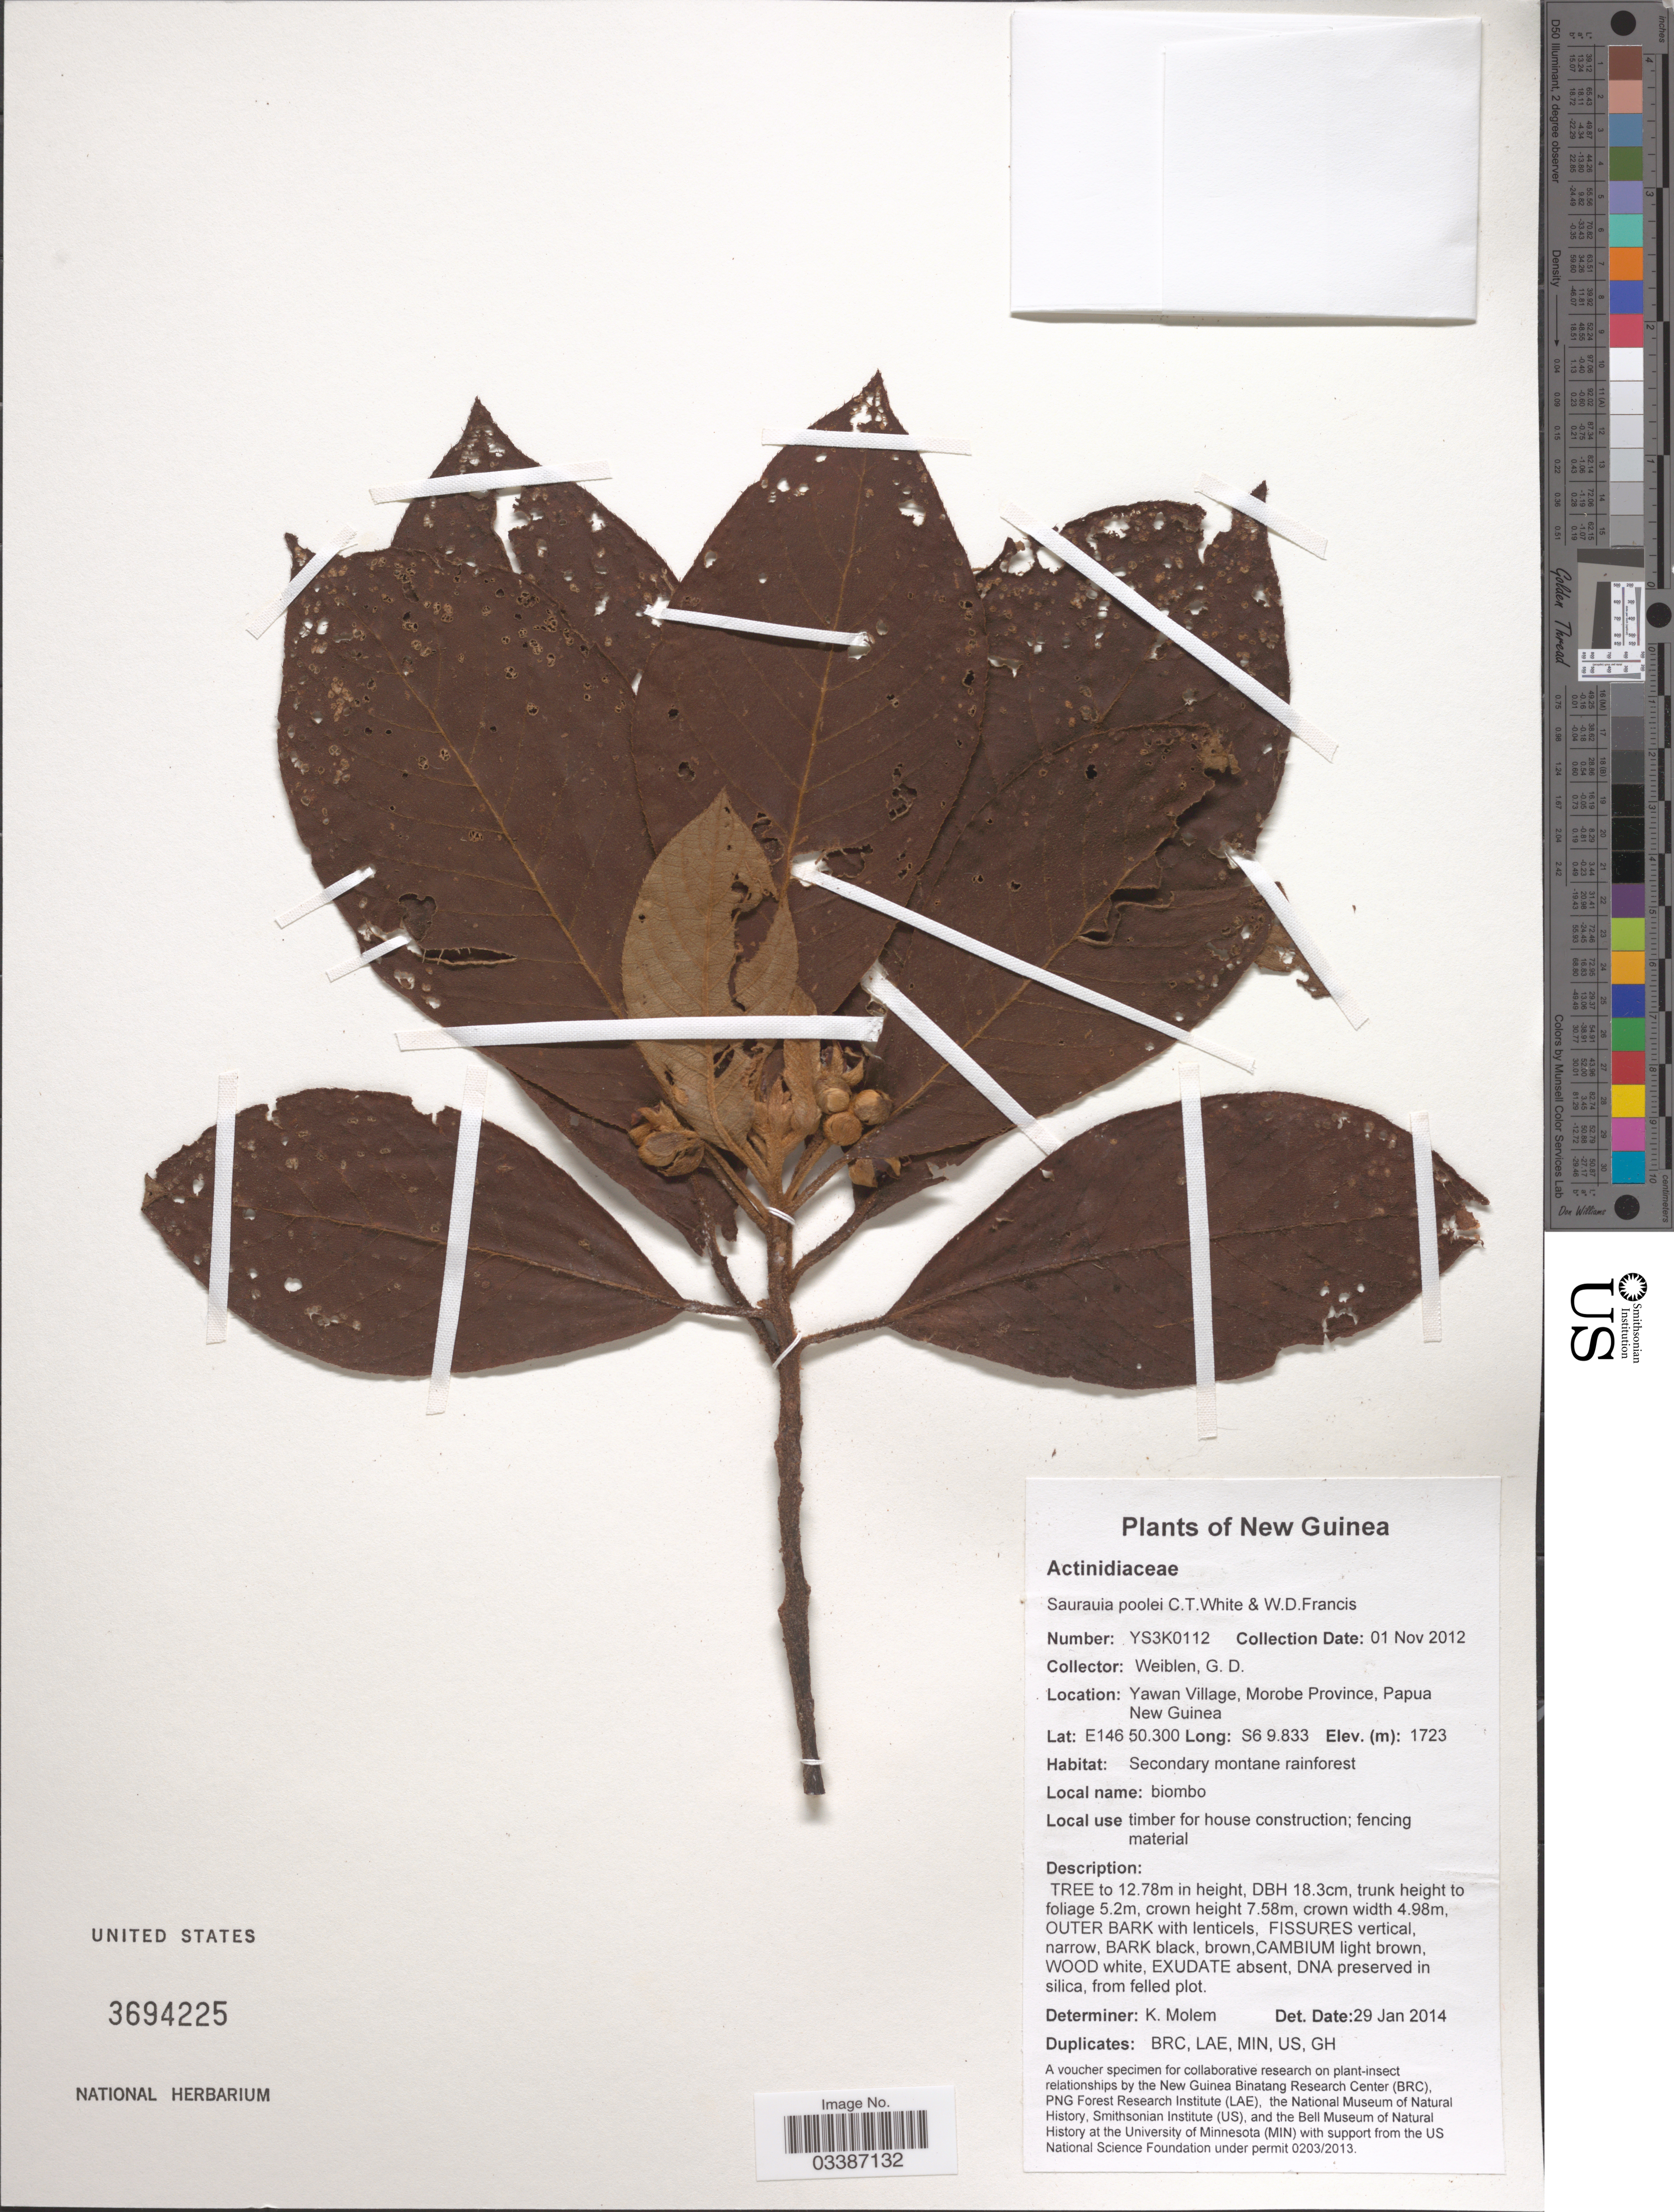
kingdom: Plantae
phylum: Tracheophyta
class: Magnoliopsida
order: Ericales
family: Actinidiaceae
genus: Saurauia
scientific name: Saurauia poolei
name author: C.T. White & W.D. Francis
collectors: G. D. Weiblen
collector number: YS3K0112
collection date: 2012-11-01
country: Papua New Guinea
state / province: Morobe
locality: New Guinea. Yawan Village.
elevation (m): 1723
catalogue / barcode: US 3694225